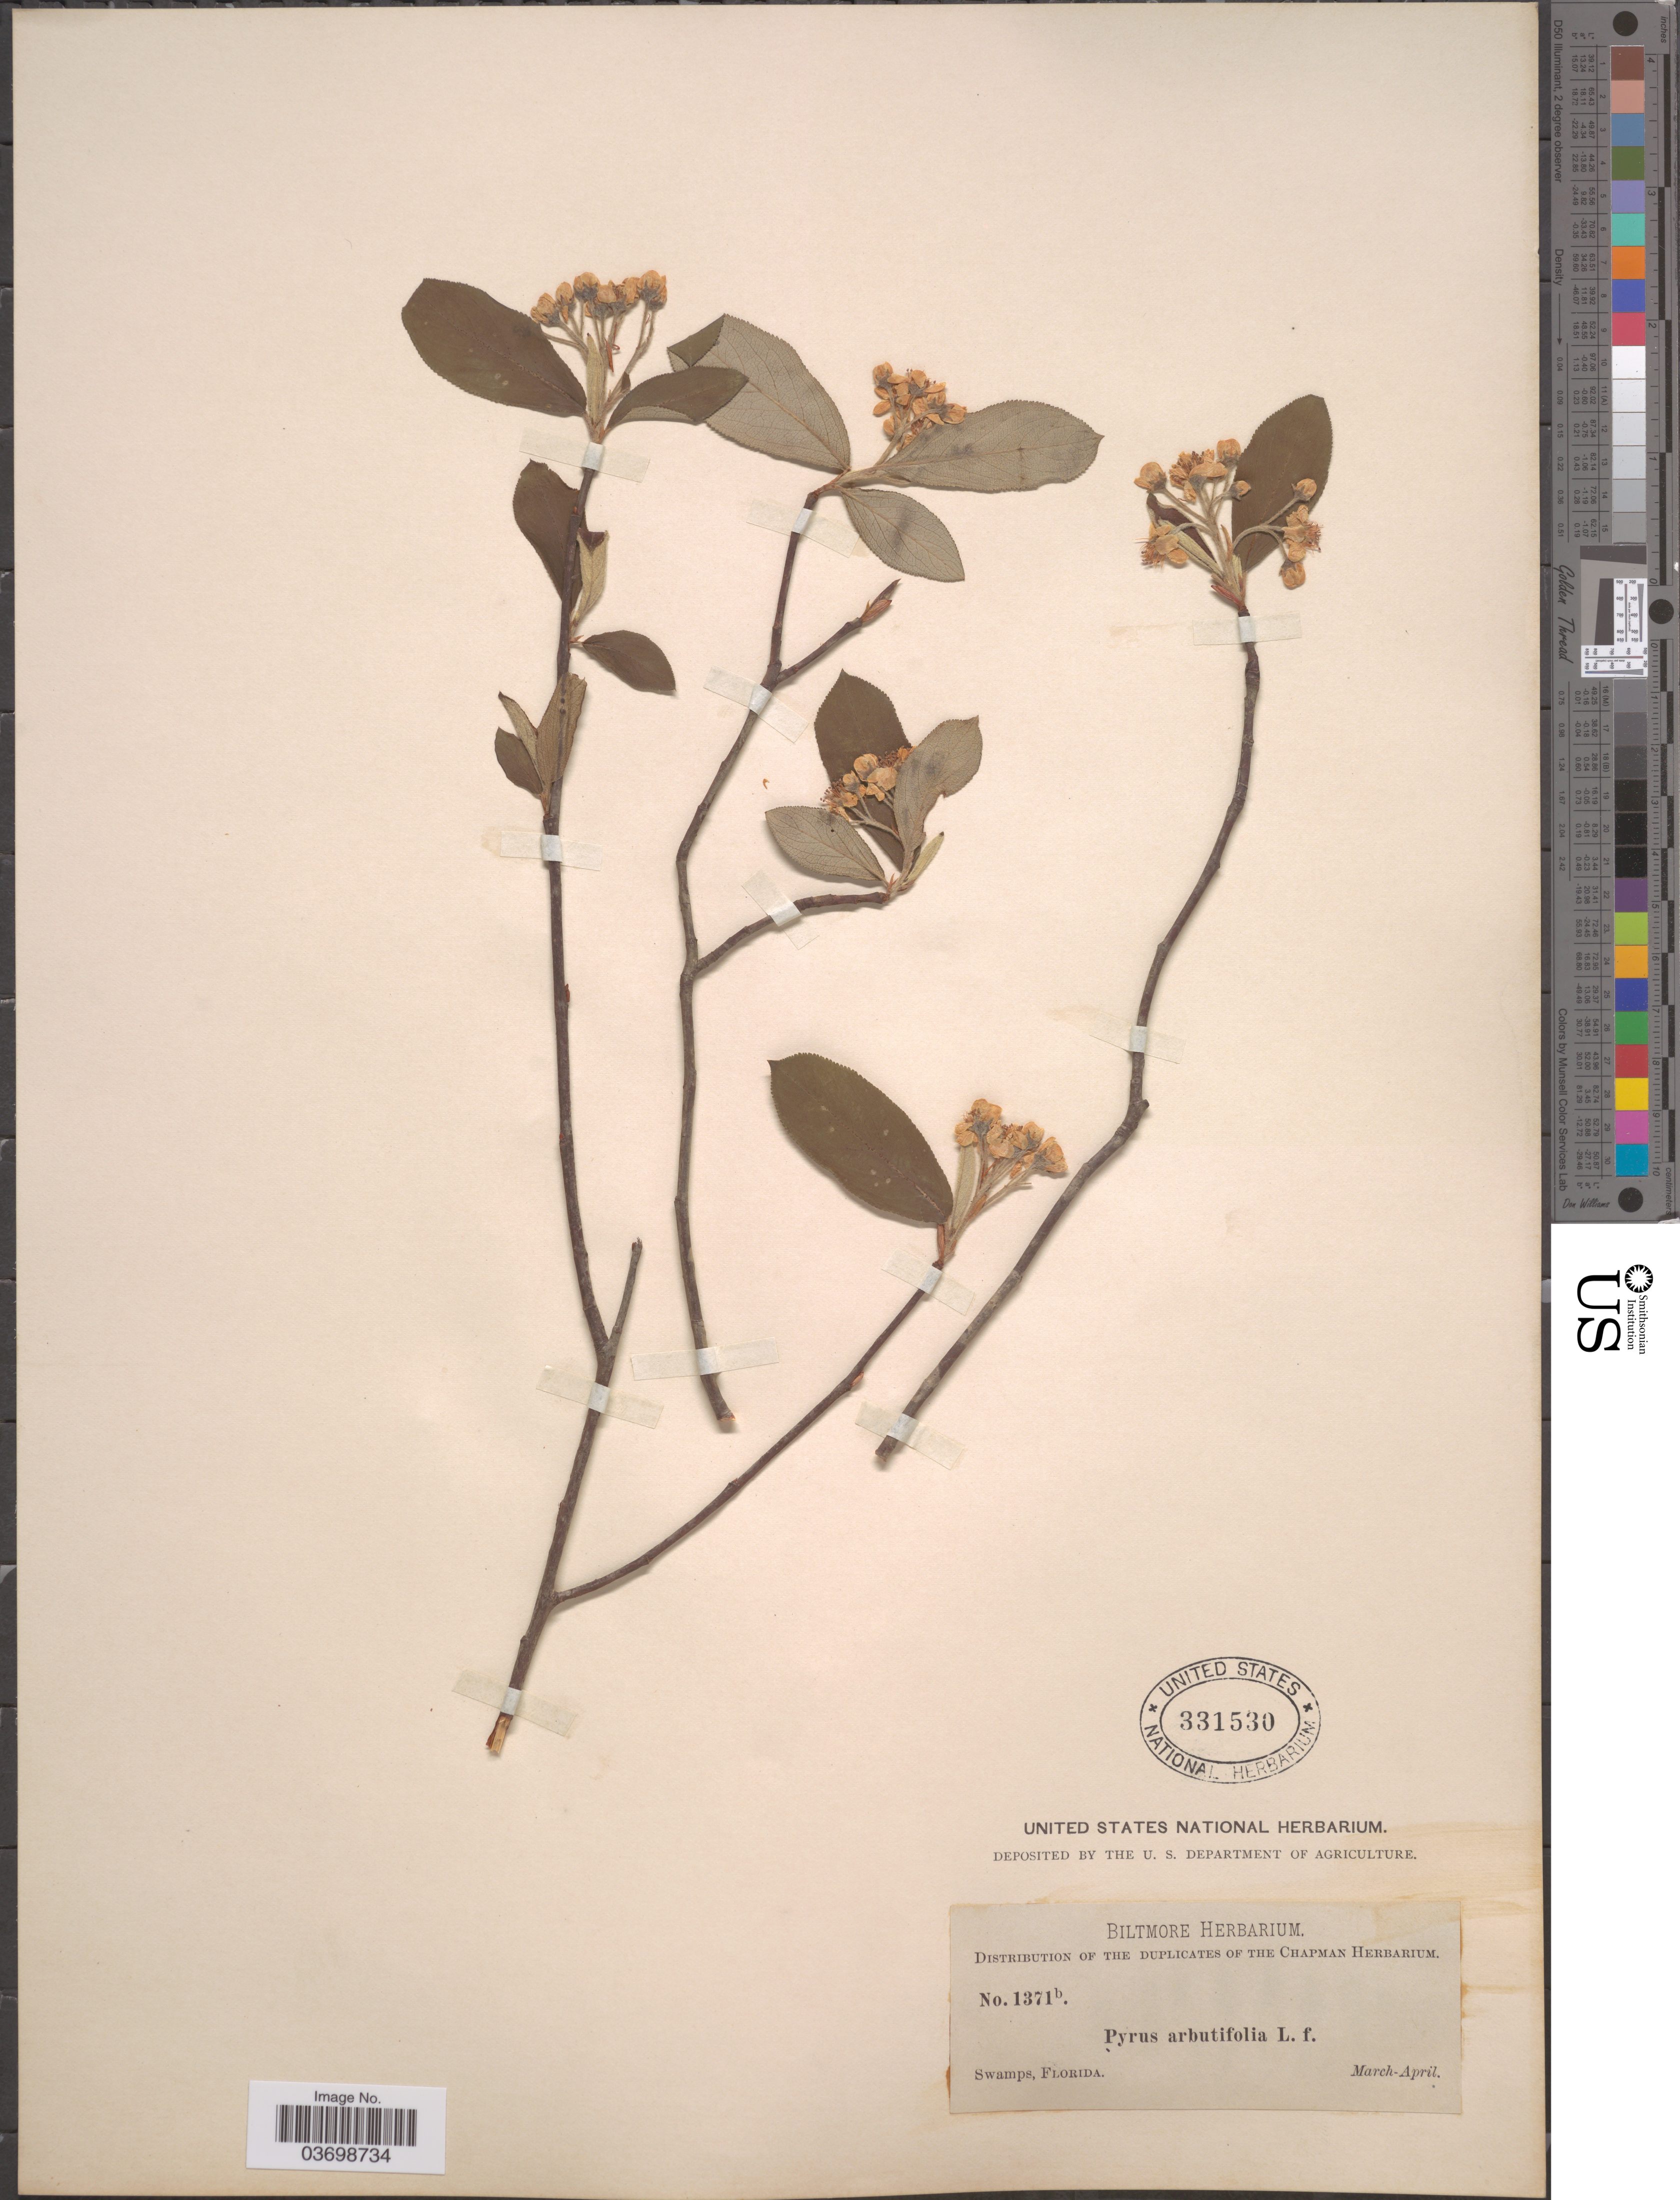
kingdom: Plantae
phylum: Tracheophyta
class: Magnoliopsida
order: Rosales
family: Rosaceae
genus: Aronia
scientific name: Aronia arbutifolia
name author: (L.) Pers.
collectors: ex herb. Biltmore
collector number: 1371b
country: United States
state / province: Florida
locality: Swamps.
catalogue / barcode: US 331530